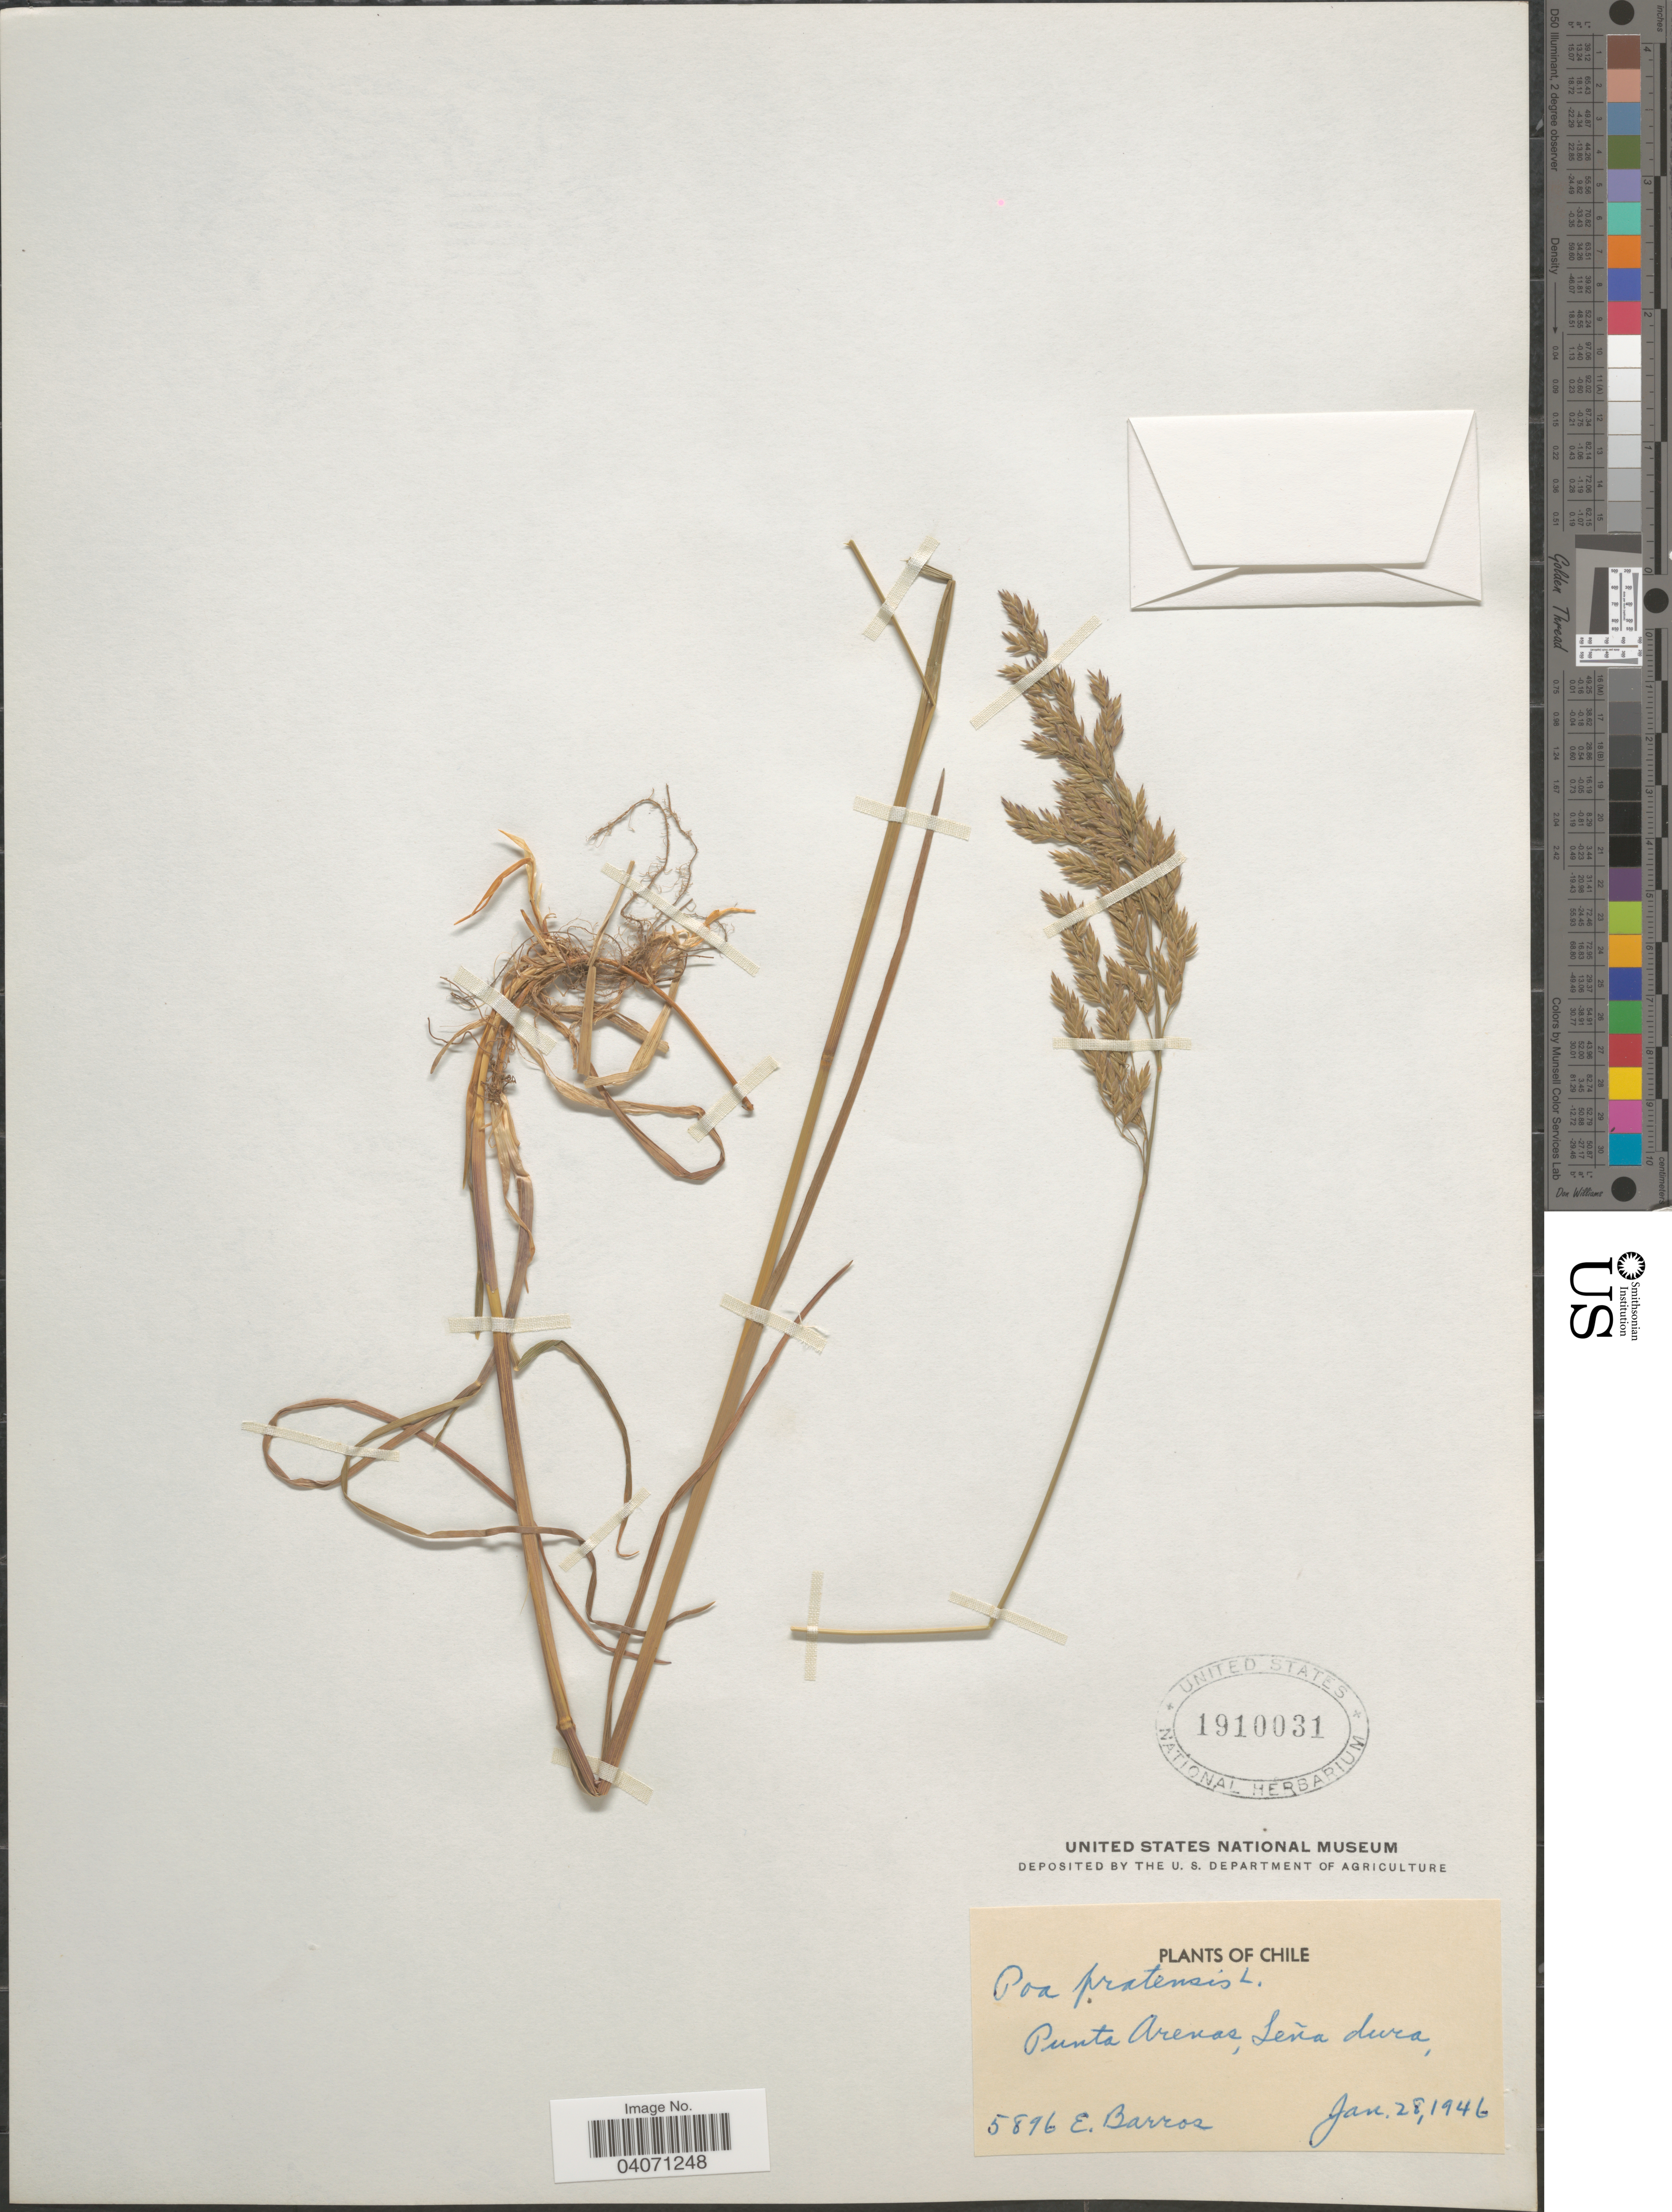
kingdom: Plantae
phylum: Tracheophyta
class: Liliopsida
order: Poales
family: Poaceae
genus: Poa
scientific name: Poa pratensis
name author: L.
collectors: E. Barros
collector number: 5896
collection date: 1946-01-28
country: Chile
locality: Punta Arenas, Leña dura.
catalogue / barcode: US 1910031